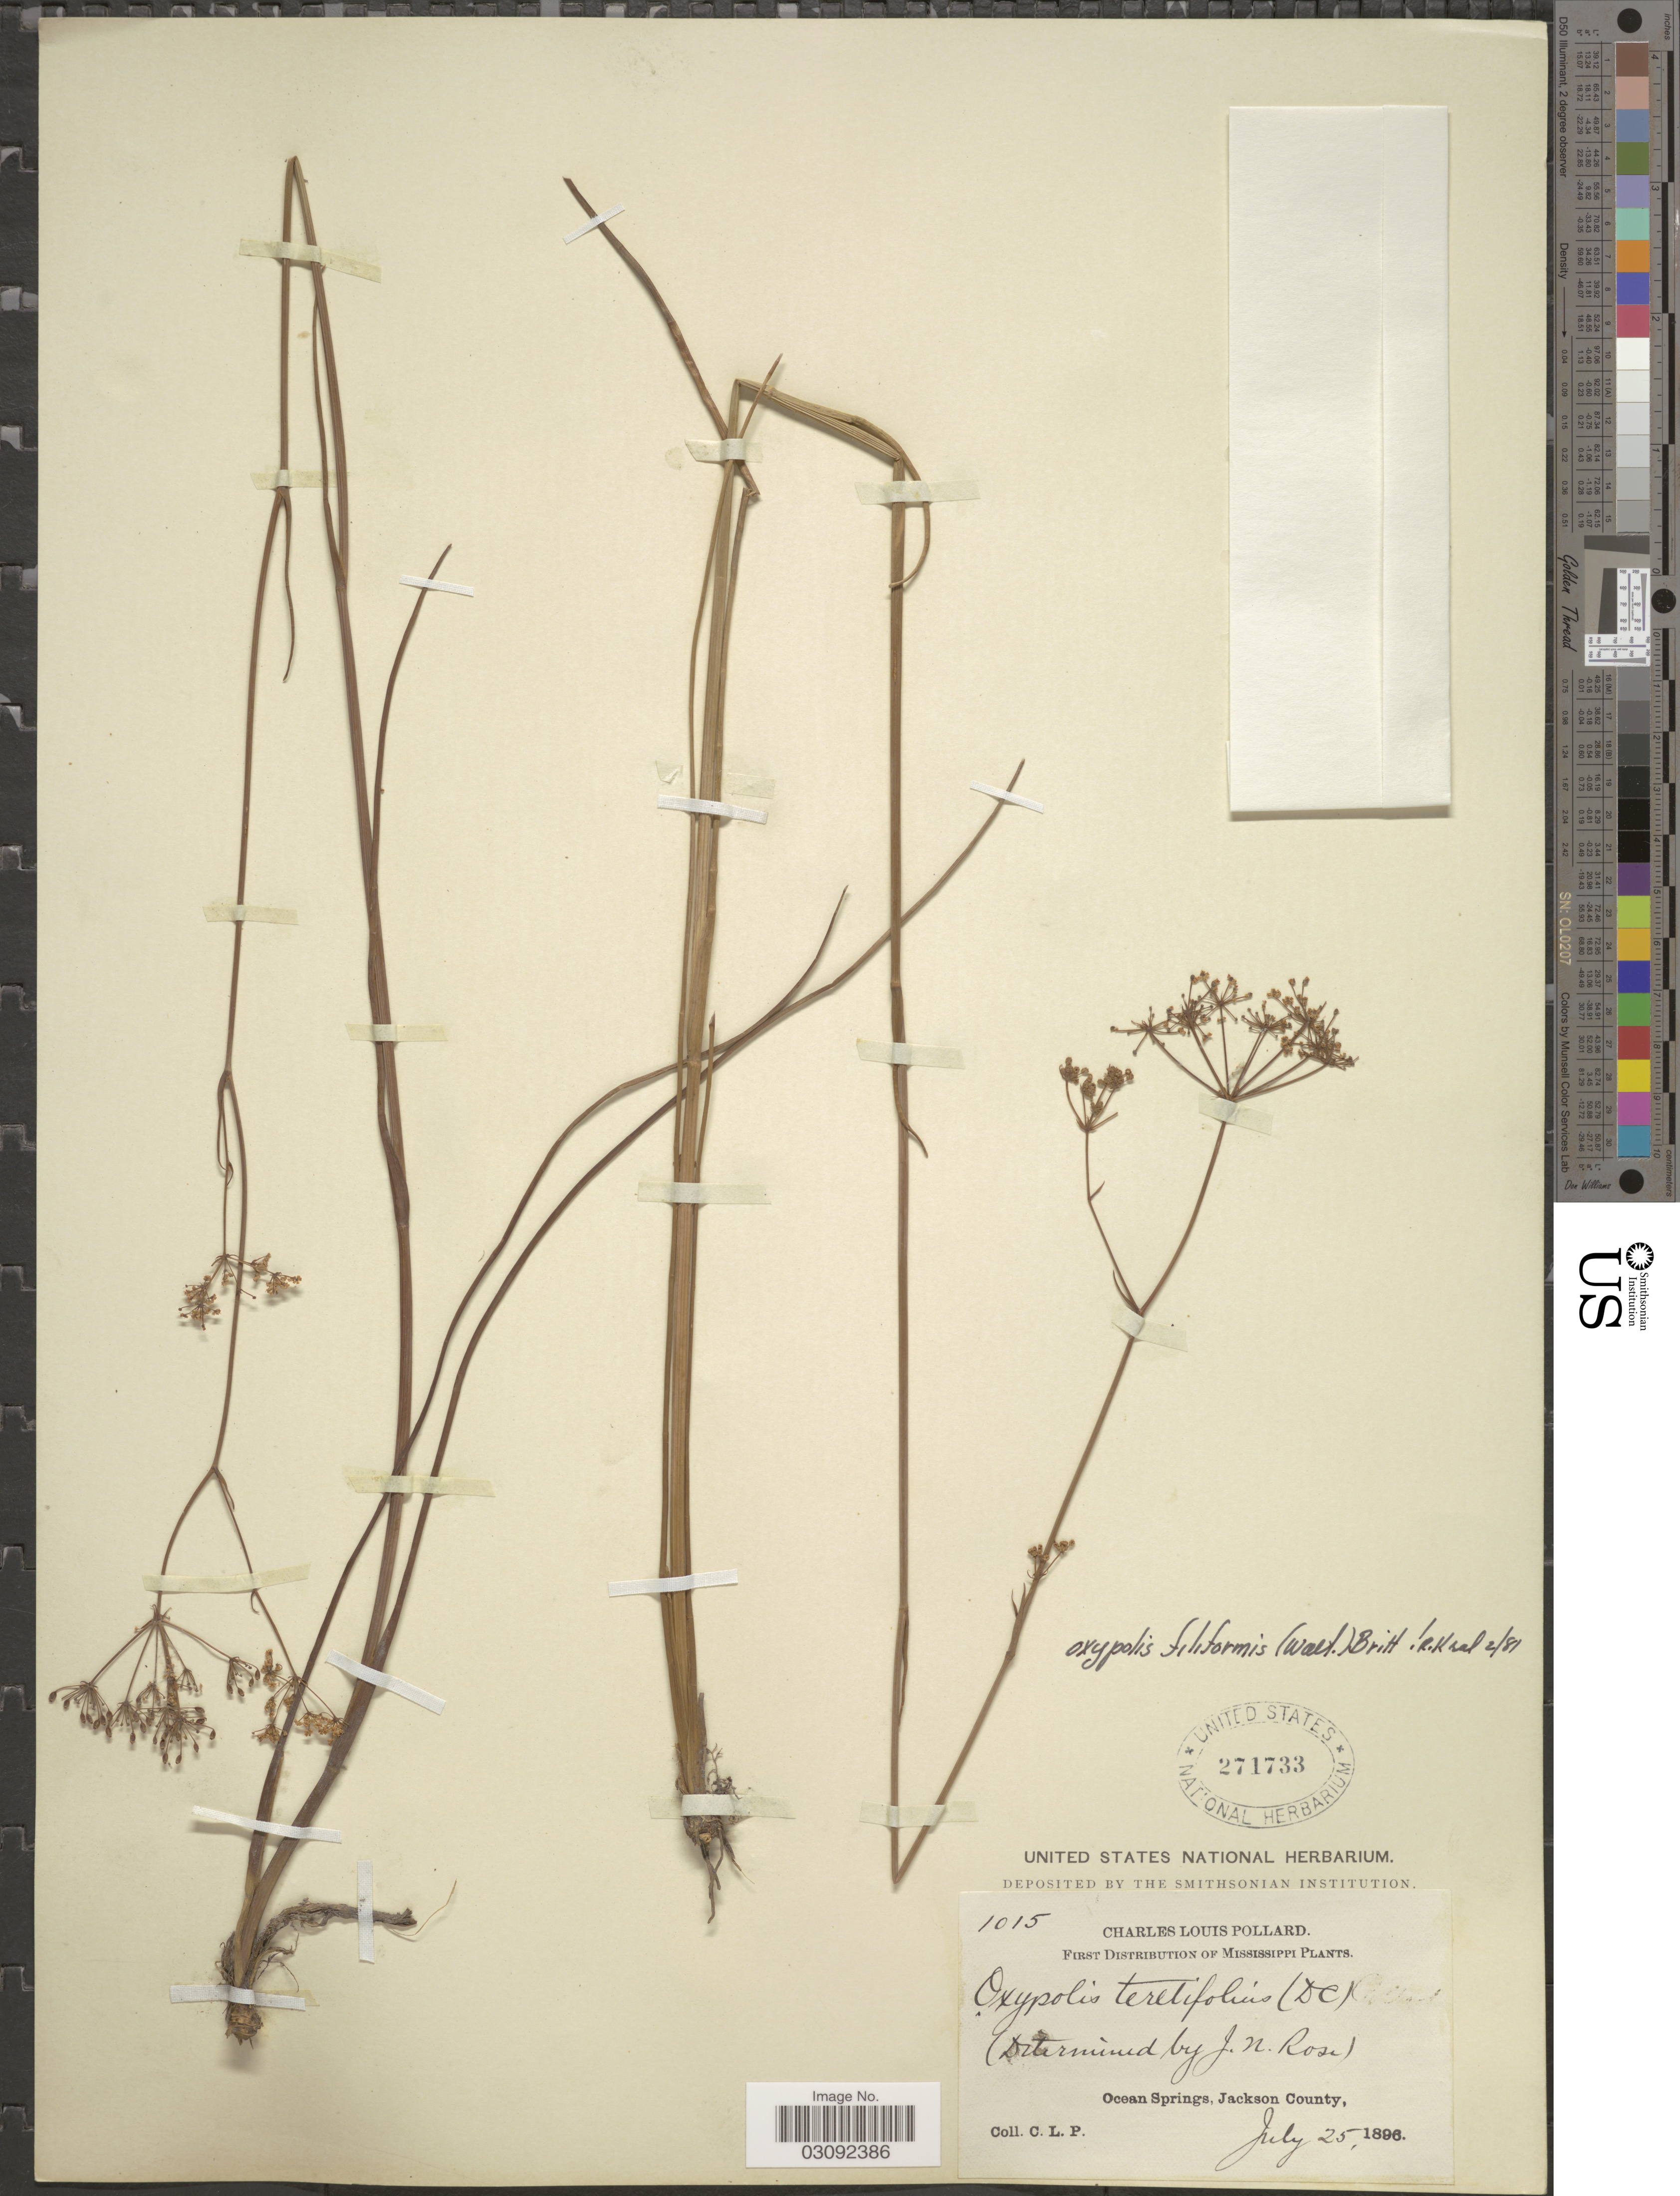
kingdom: Plantae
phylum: Tracheophyta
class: Magnoliopsida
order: Apiales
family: Apiaceae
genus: Oxypolis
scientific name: Oxypolis filiformis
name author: (Walter) Britton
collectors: C. L. Pollard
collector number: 1015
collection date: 1896-07-25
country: United States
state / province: Mississippi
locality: Ocean Springs, Jackson County.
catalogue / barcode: US 271733